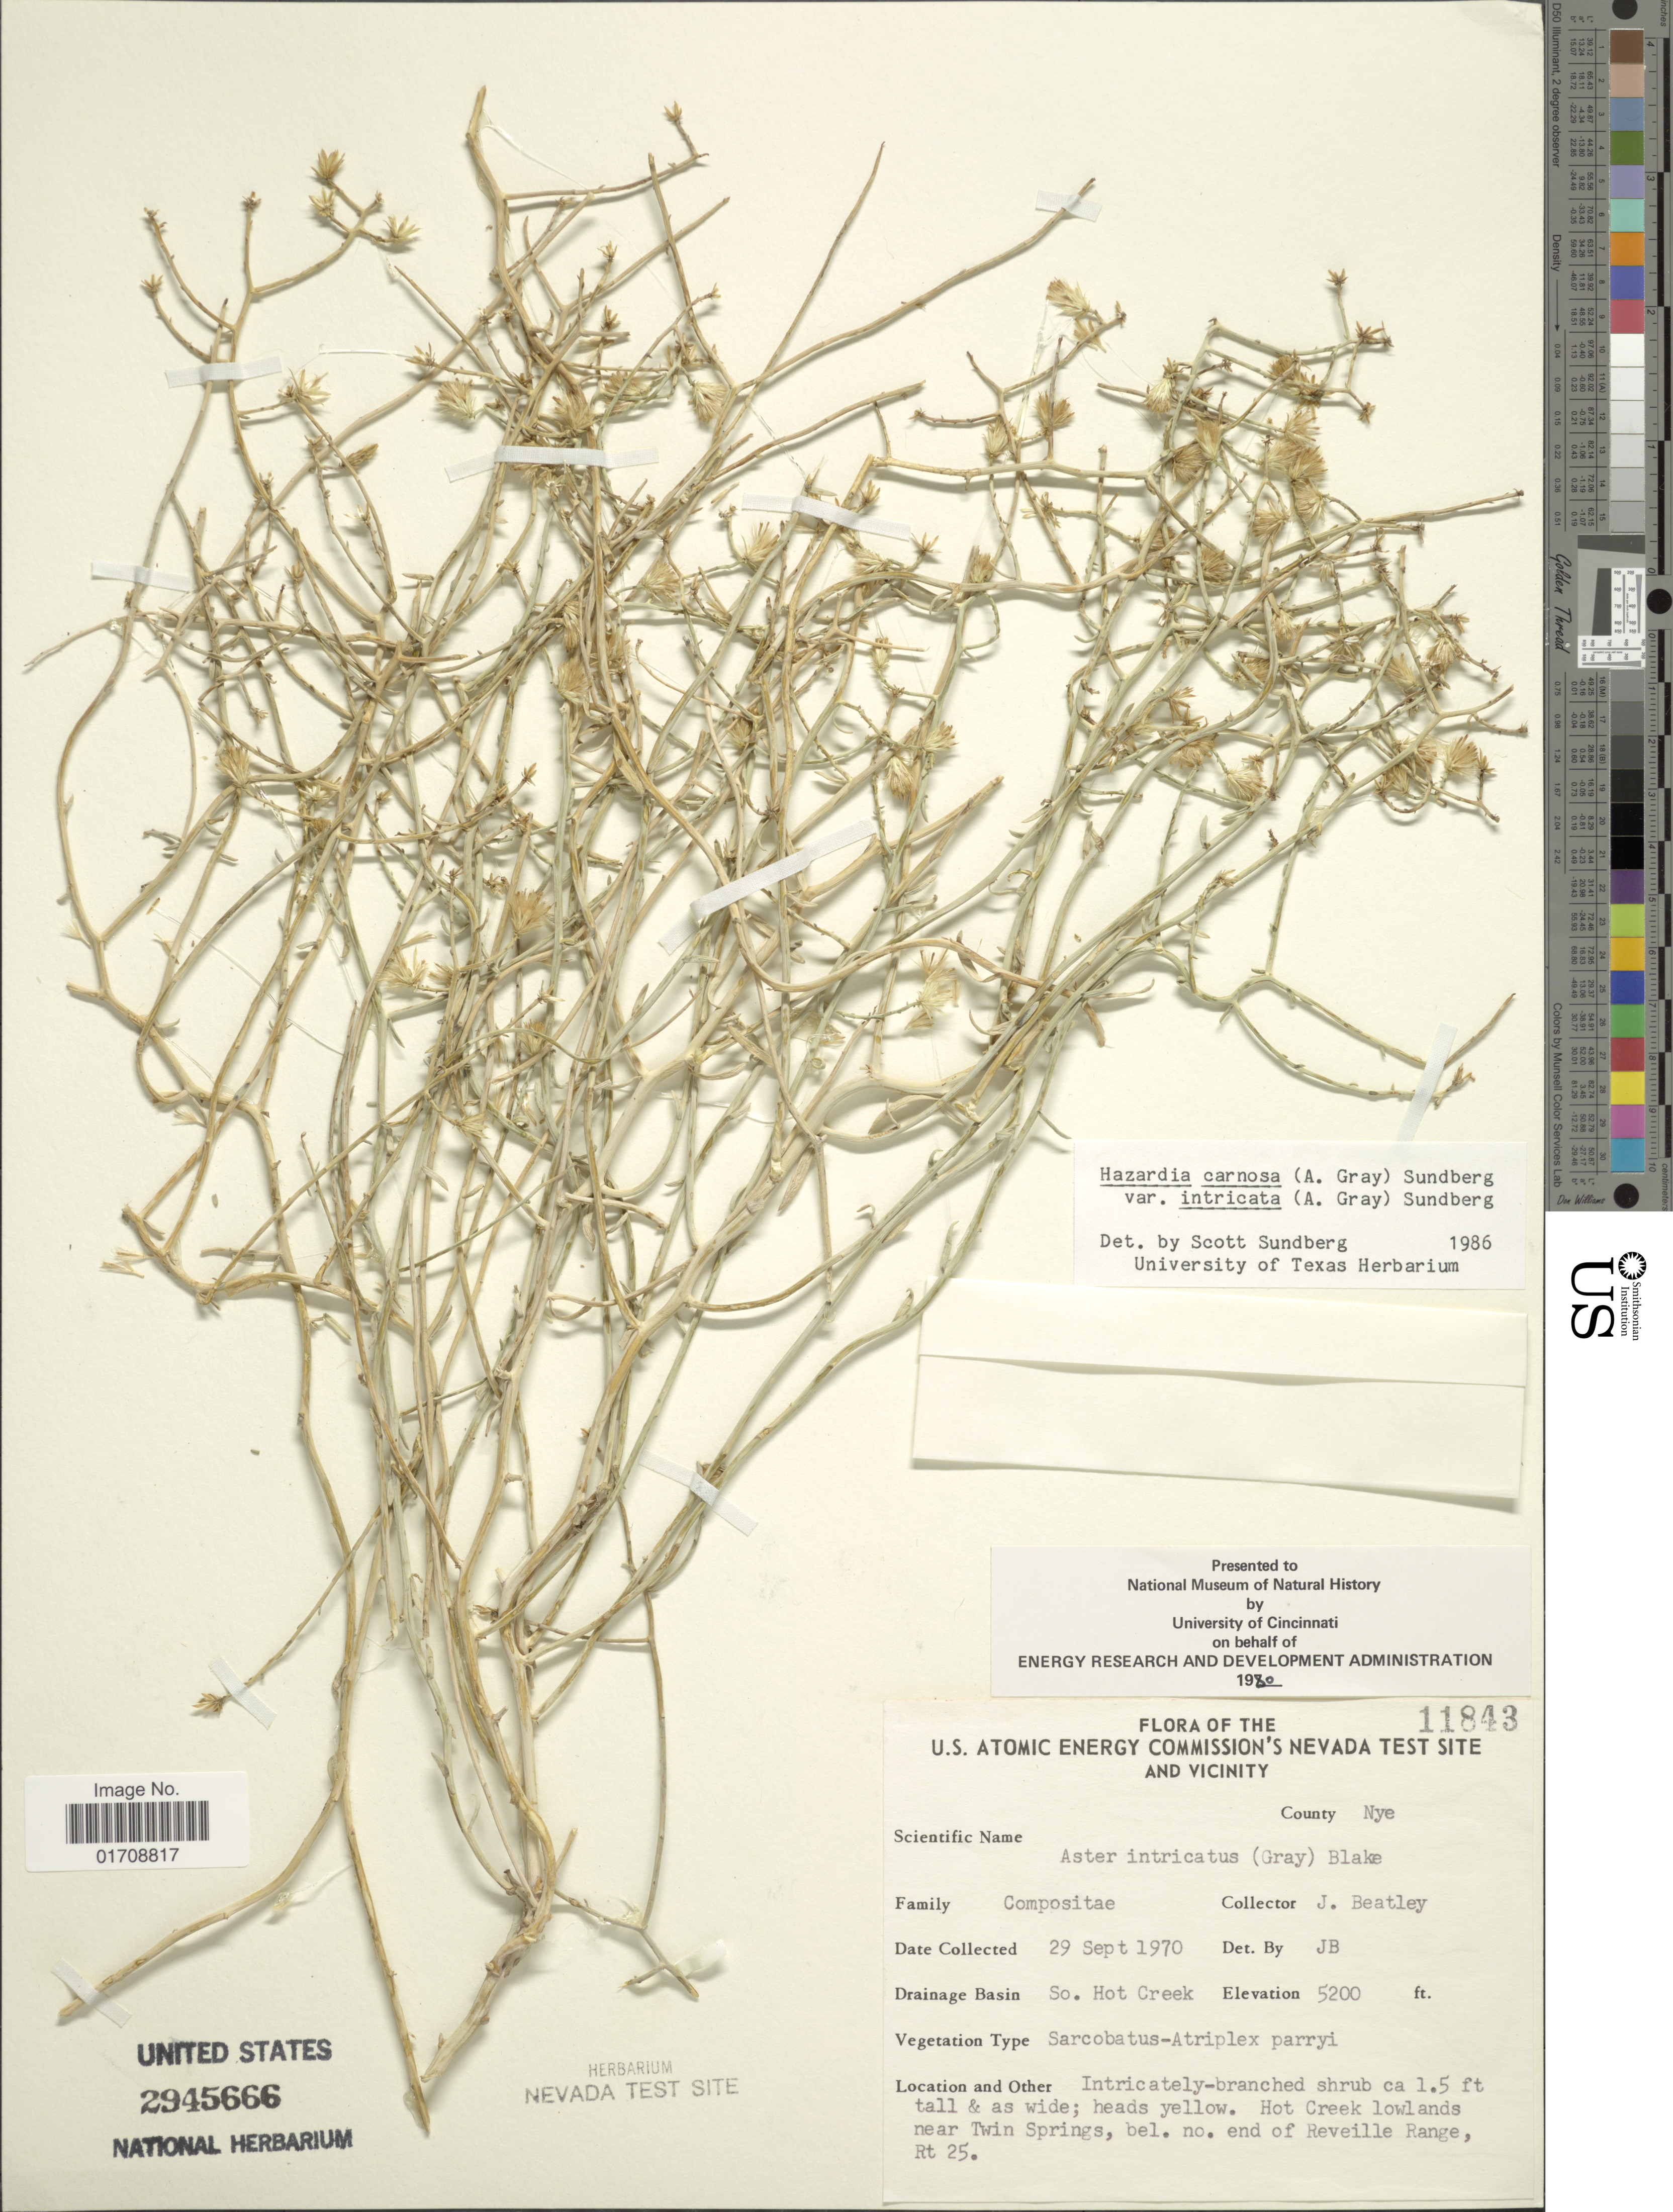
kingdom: Plantae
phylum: Tracheophyta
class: Magnoliopsida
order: Asterales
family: Asteraceae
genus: Machaeranthera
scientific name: Machaeranthera carnosa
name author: (A. Gray) G.L. Nesom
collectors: J. C. Beatley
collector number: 11843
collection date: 1970-09-29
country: United States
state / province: Nevada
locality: U. S. Atomic Energy Commission's Nevada Test Site and Vicinity, County Nye, So. Hot Creek, Hot Creek lowlands near Twin Springs, bel. no. end of Reveille Range, Rt 25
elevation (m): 1585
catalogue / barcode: US 2945666